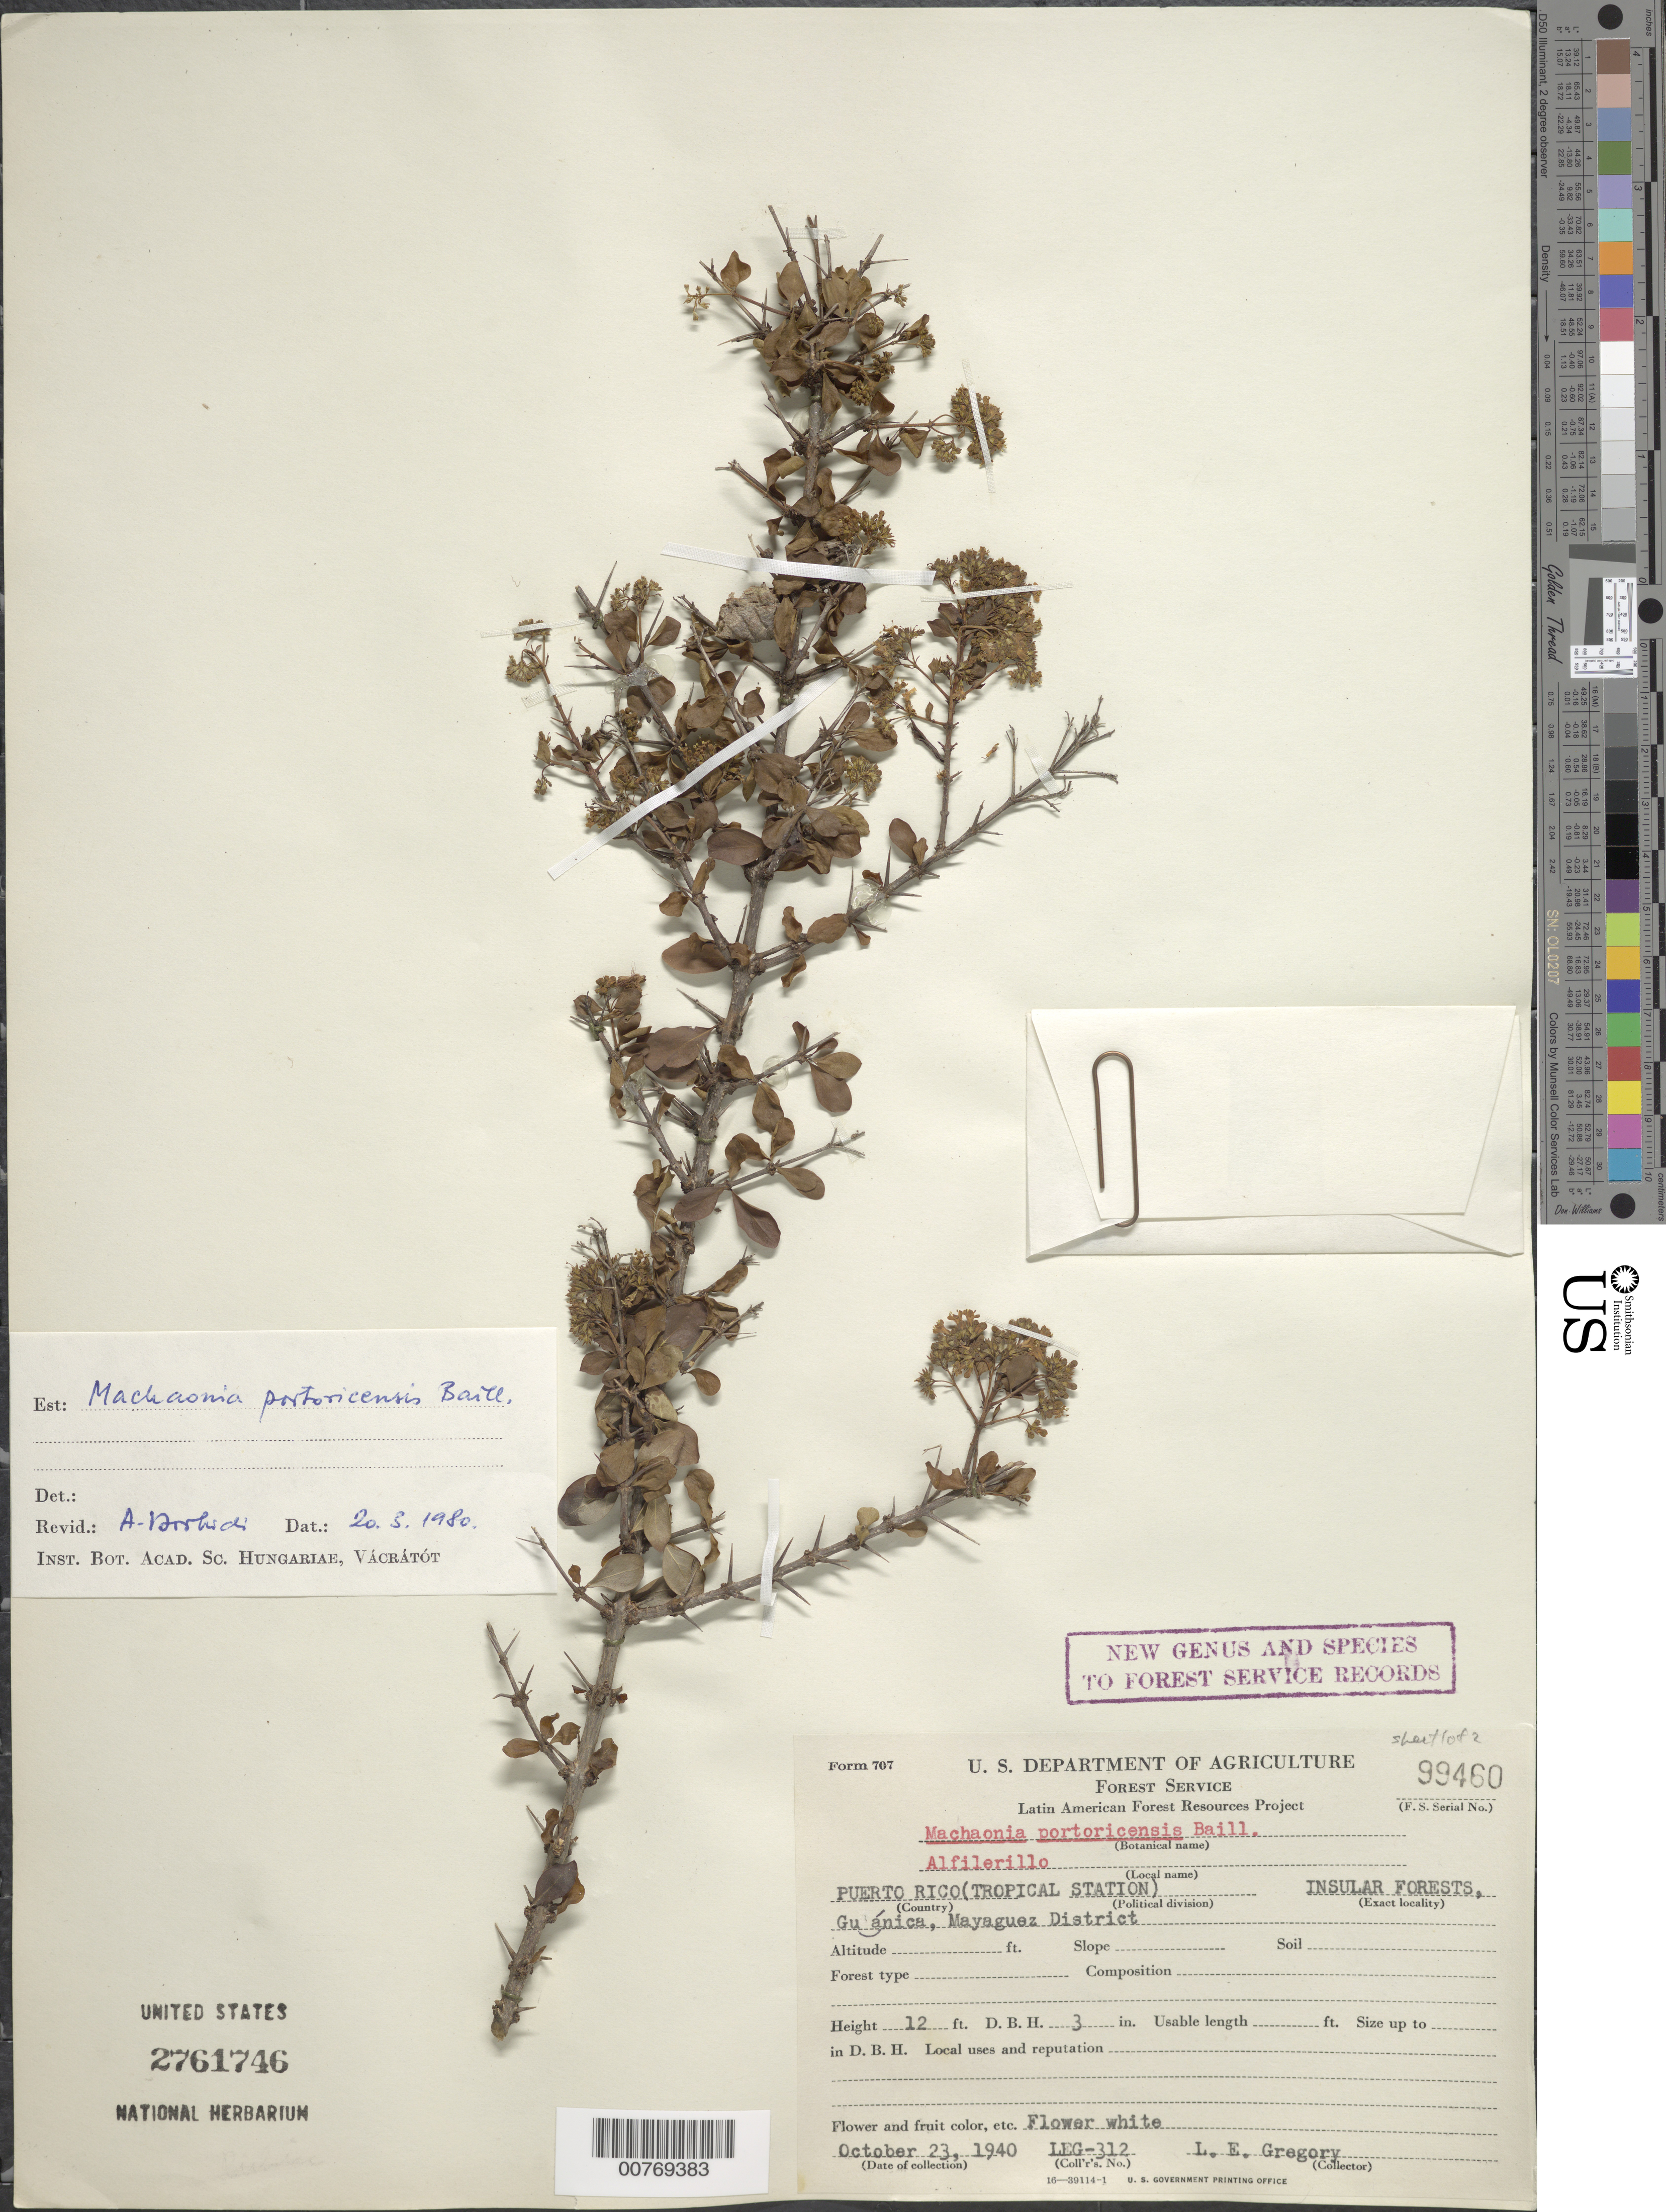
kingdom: Plantae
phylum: Tracheophyta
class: Magnoliopsida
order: Gentianales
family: Rubiaceae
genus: Machaonia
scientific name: Machaonia portoricensis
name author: Baill.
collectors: L. E. Gregory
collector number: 312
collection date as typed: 23 Oct 1940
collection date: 1940-10-23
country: Puerto Rico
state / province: Mayagüez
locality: Insular Forests. Guánica, Mayaguez District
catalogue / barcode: US 2761746